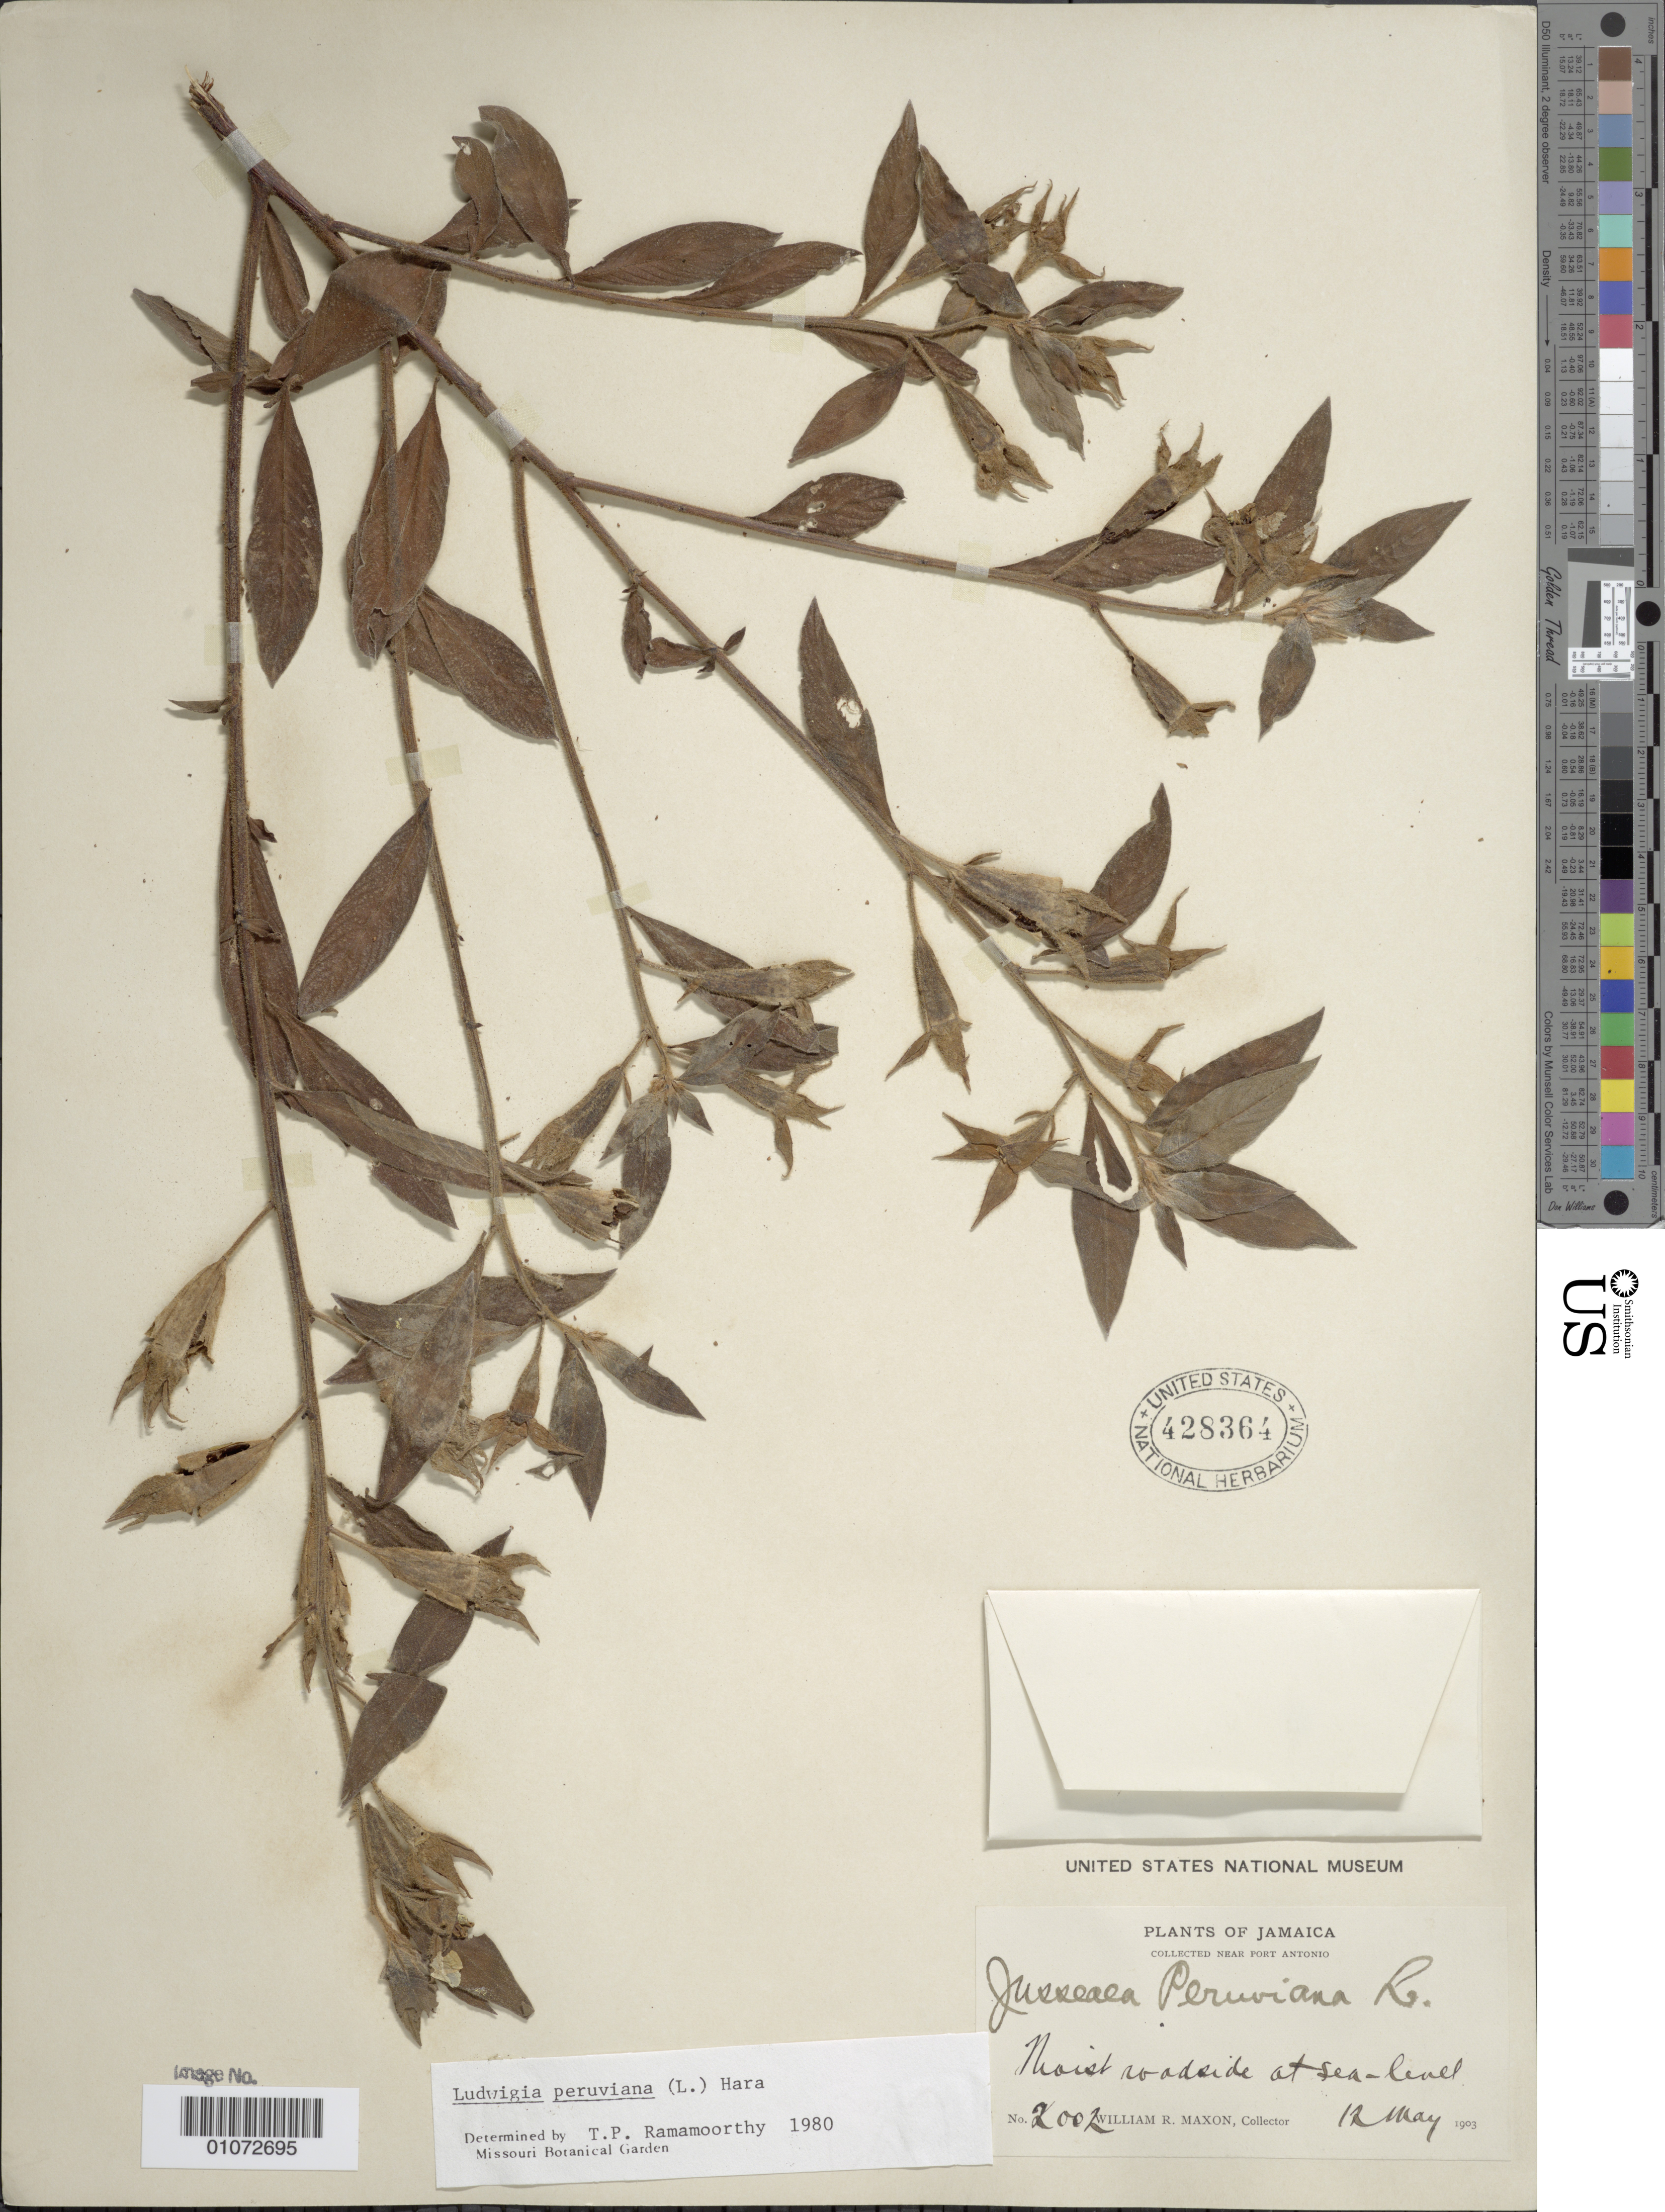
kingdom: Plantae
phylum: Tracheophyta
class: Magnoliopsida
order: Myrtales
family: Onagraceae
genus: Ludwigia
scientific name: Ludwigia peruviana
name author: (L.) H. Hara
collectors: W. R. Maxon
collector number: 2002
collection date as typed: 12 May 1903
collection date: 1903-05-12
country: Jamaica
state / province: Portland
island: Jamaica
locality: Moist roadside near Port Antonio.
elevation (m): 0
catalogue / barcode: US 428364